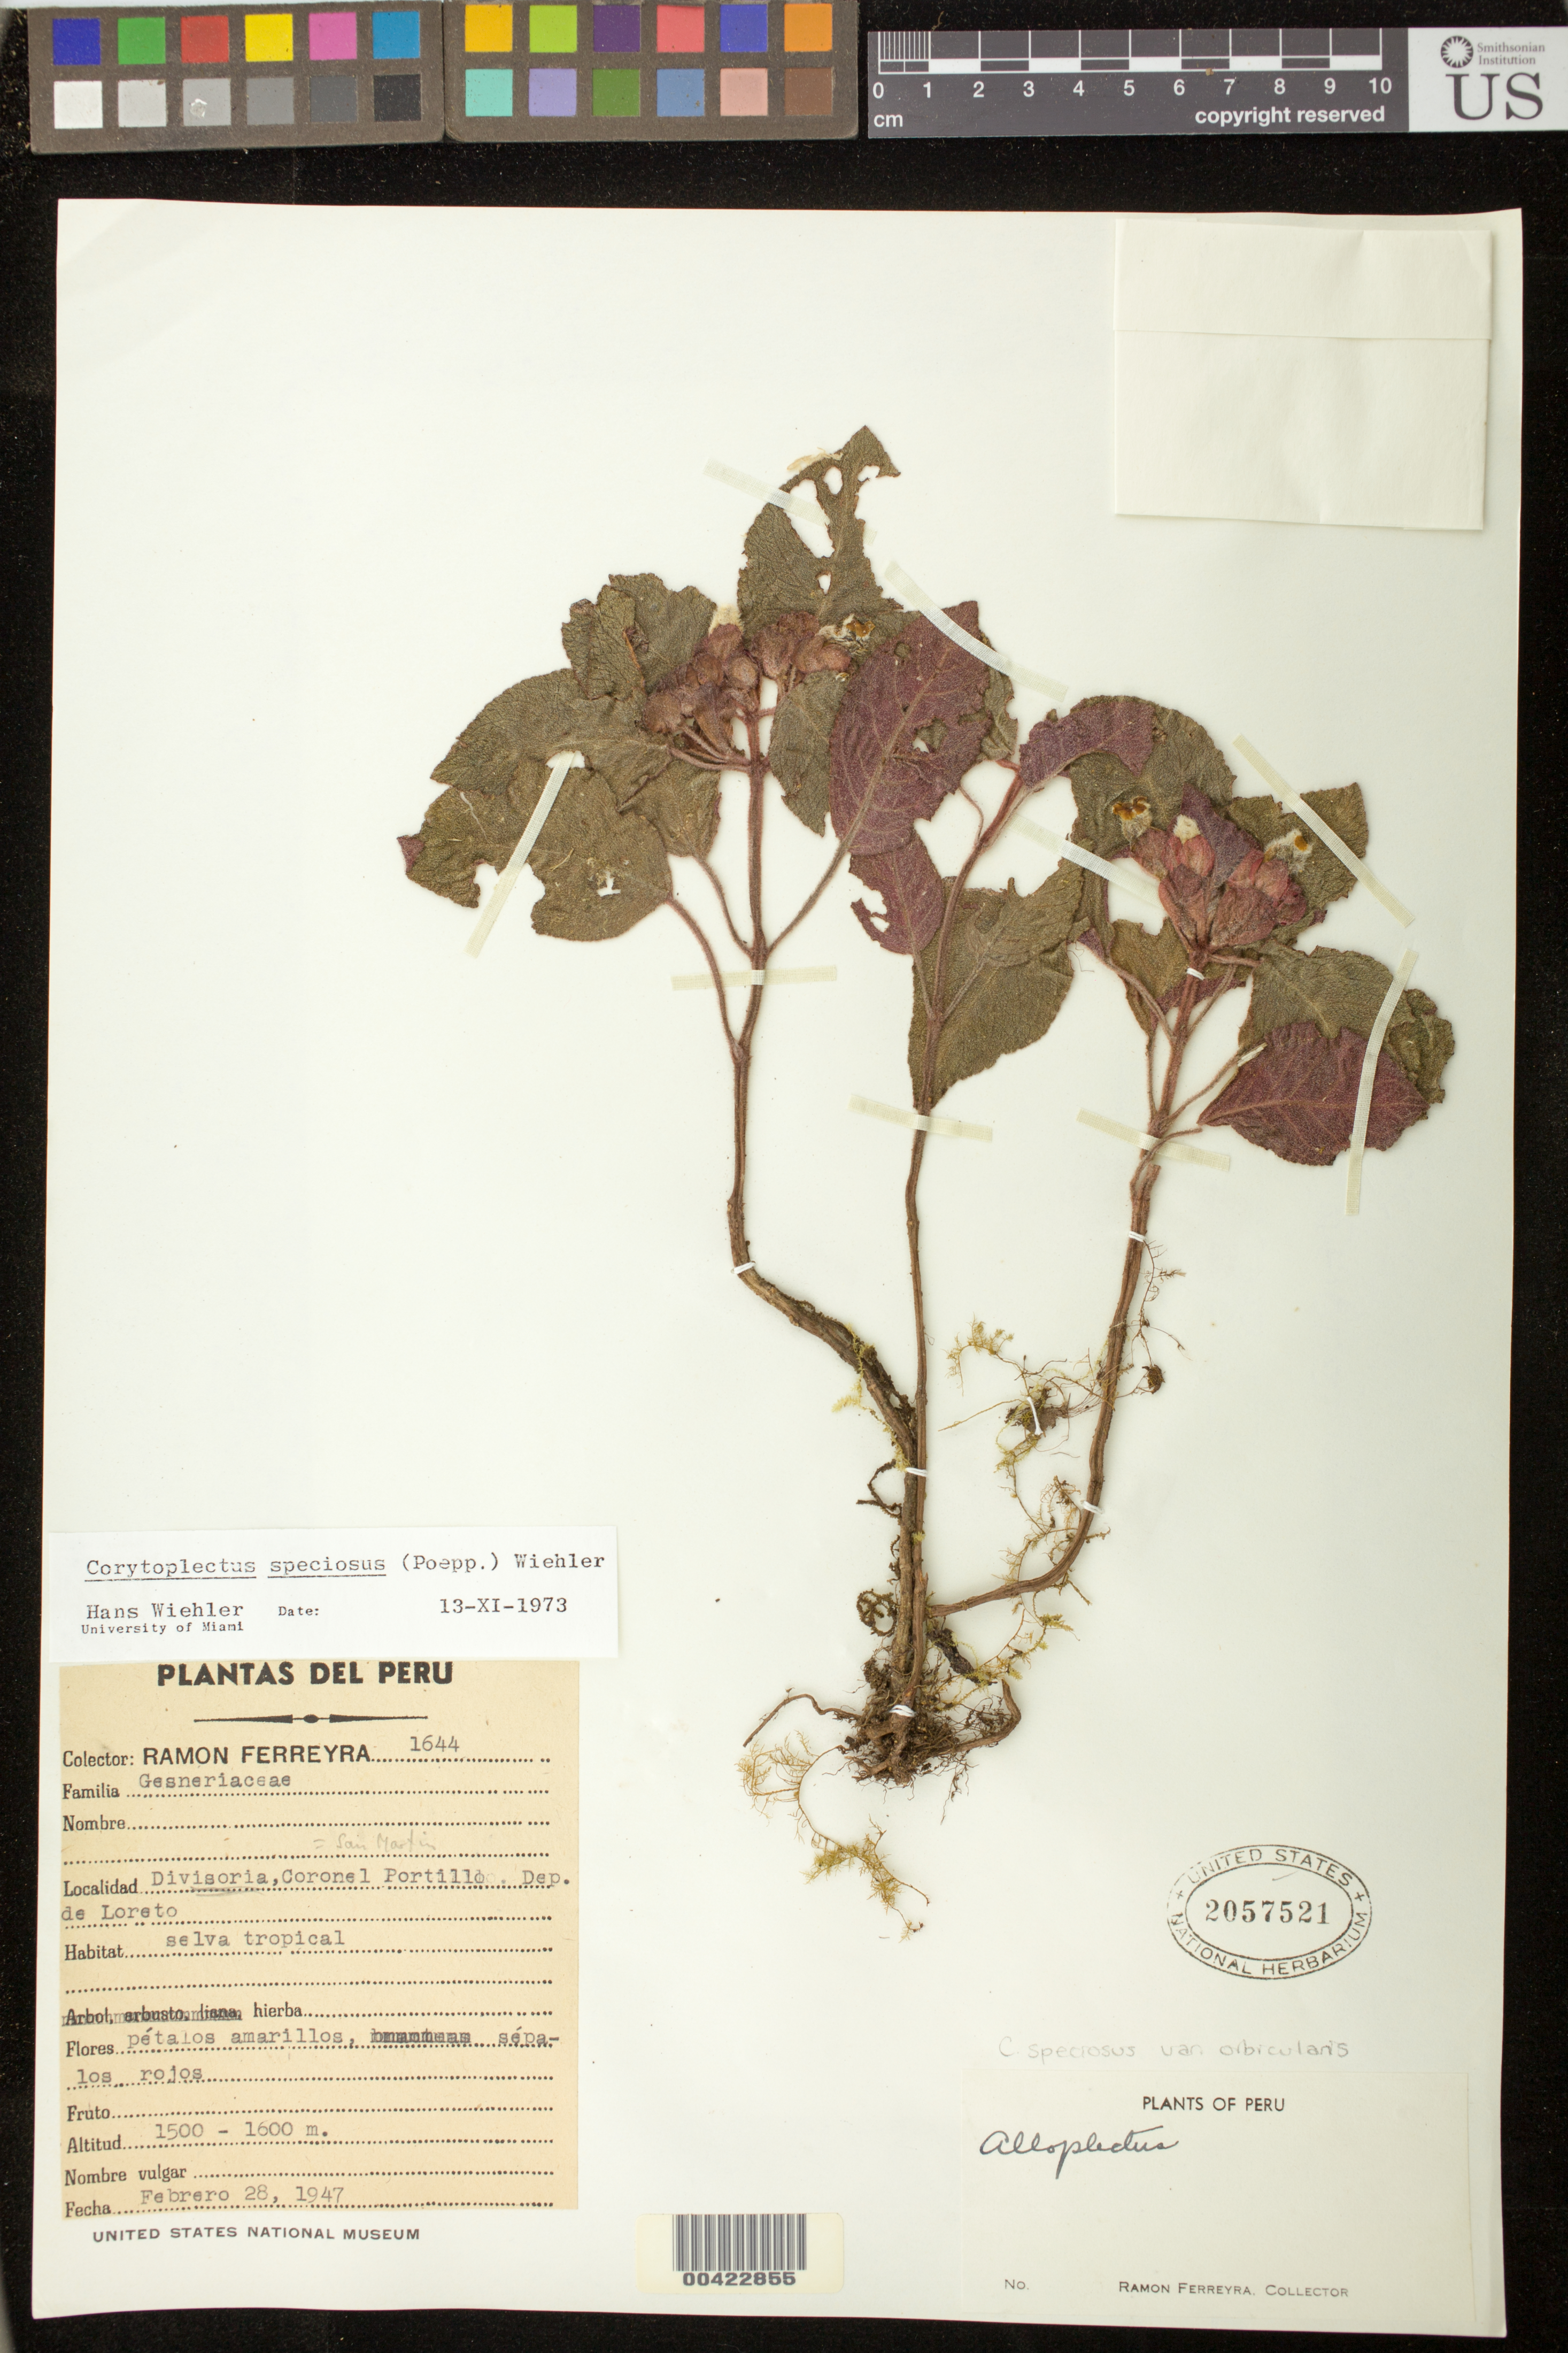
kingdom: Plantae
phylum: Tracheophyta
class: Magnoliopsida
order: Lamiales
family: Gesneriaceae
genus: Corytoplectus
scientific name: Corytoplectus speciosus var. orbicularis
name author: Rodr.-Flores & L.E. Skog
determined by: Skog, Laurence E.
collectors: R. A. Ferreyra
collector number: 1644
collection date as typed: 28 Feb 1947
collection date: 1947-02-28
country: Peru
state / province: San Martín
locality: Coronel Portillo, Divisoria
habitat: Selva tropical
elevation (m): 1500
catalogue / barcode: US 2057521